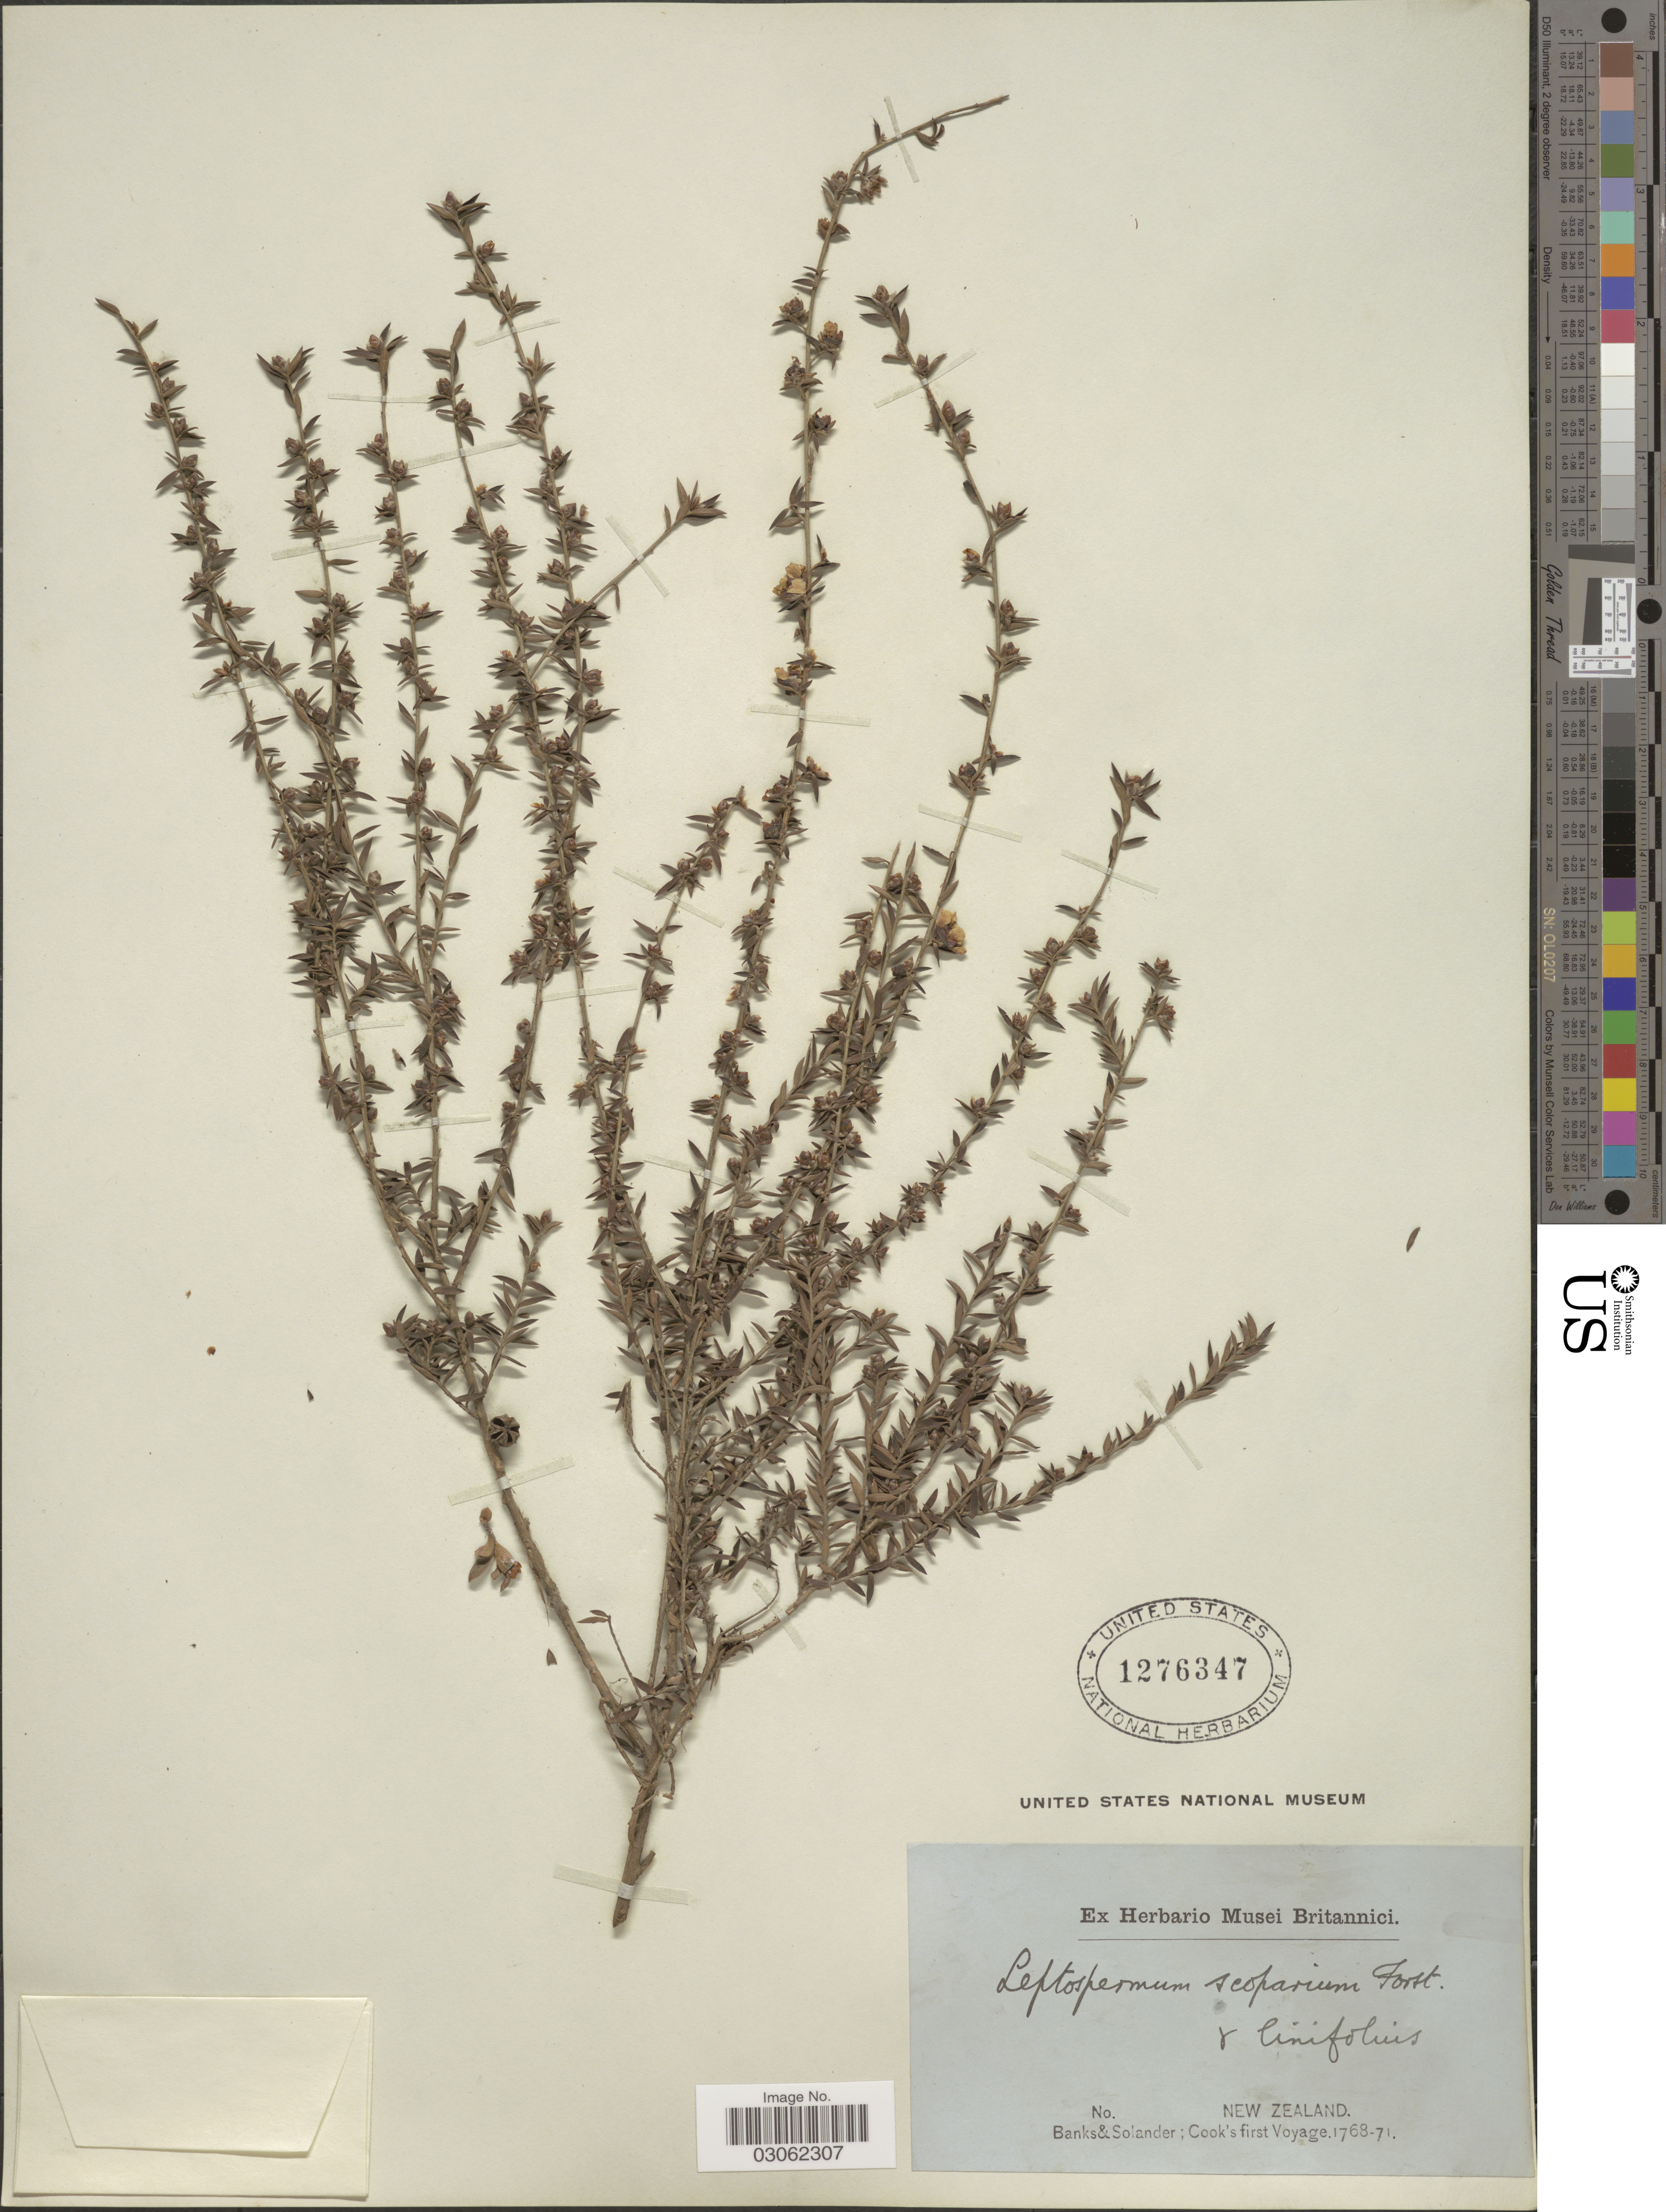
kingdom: Plantae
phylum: Tracheophyta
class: Magnoliopsida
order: Myrtales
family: Myrtaceae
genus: Leptospermum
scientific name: Leptospermum scoparium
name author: J.R. Forst. & G. Forst.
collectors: -- Banks & -- Solander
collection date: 1768/1771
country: New Zealand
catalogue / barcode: US 1276347